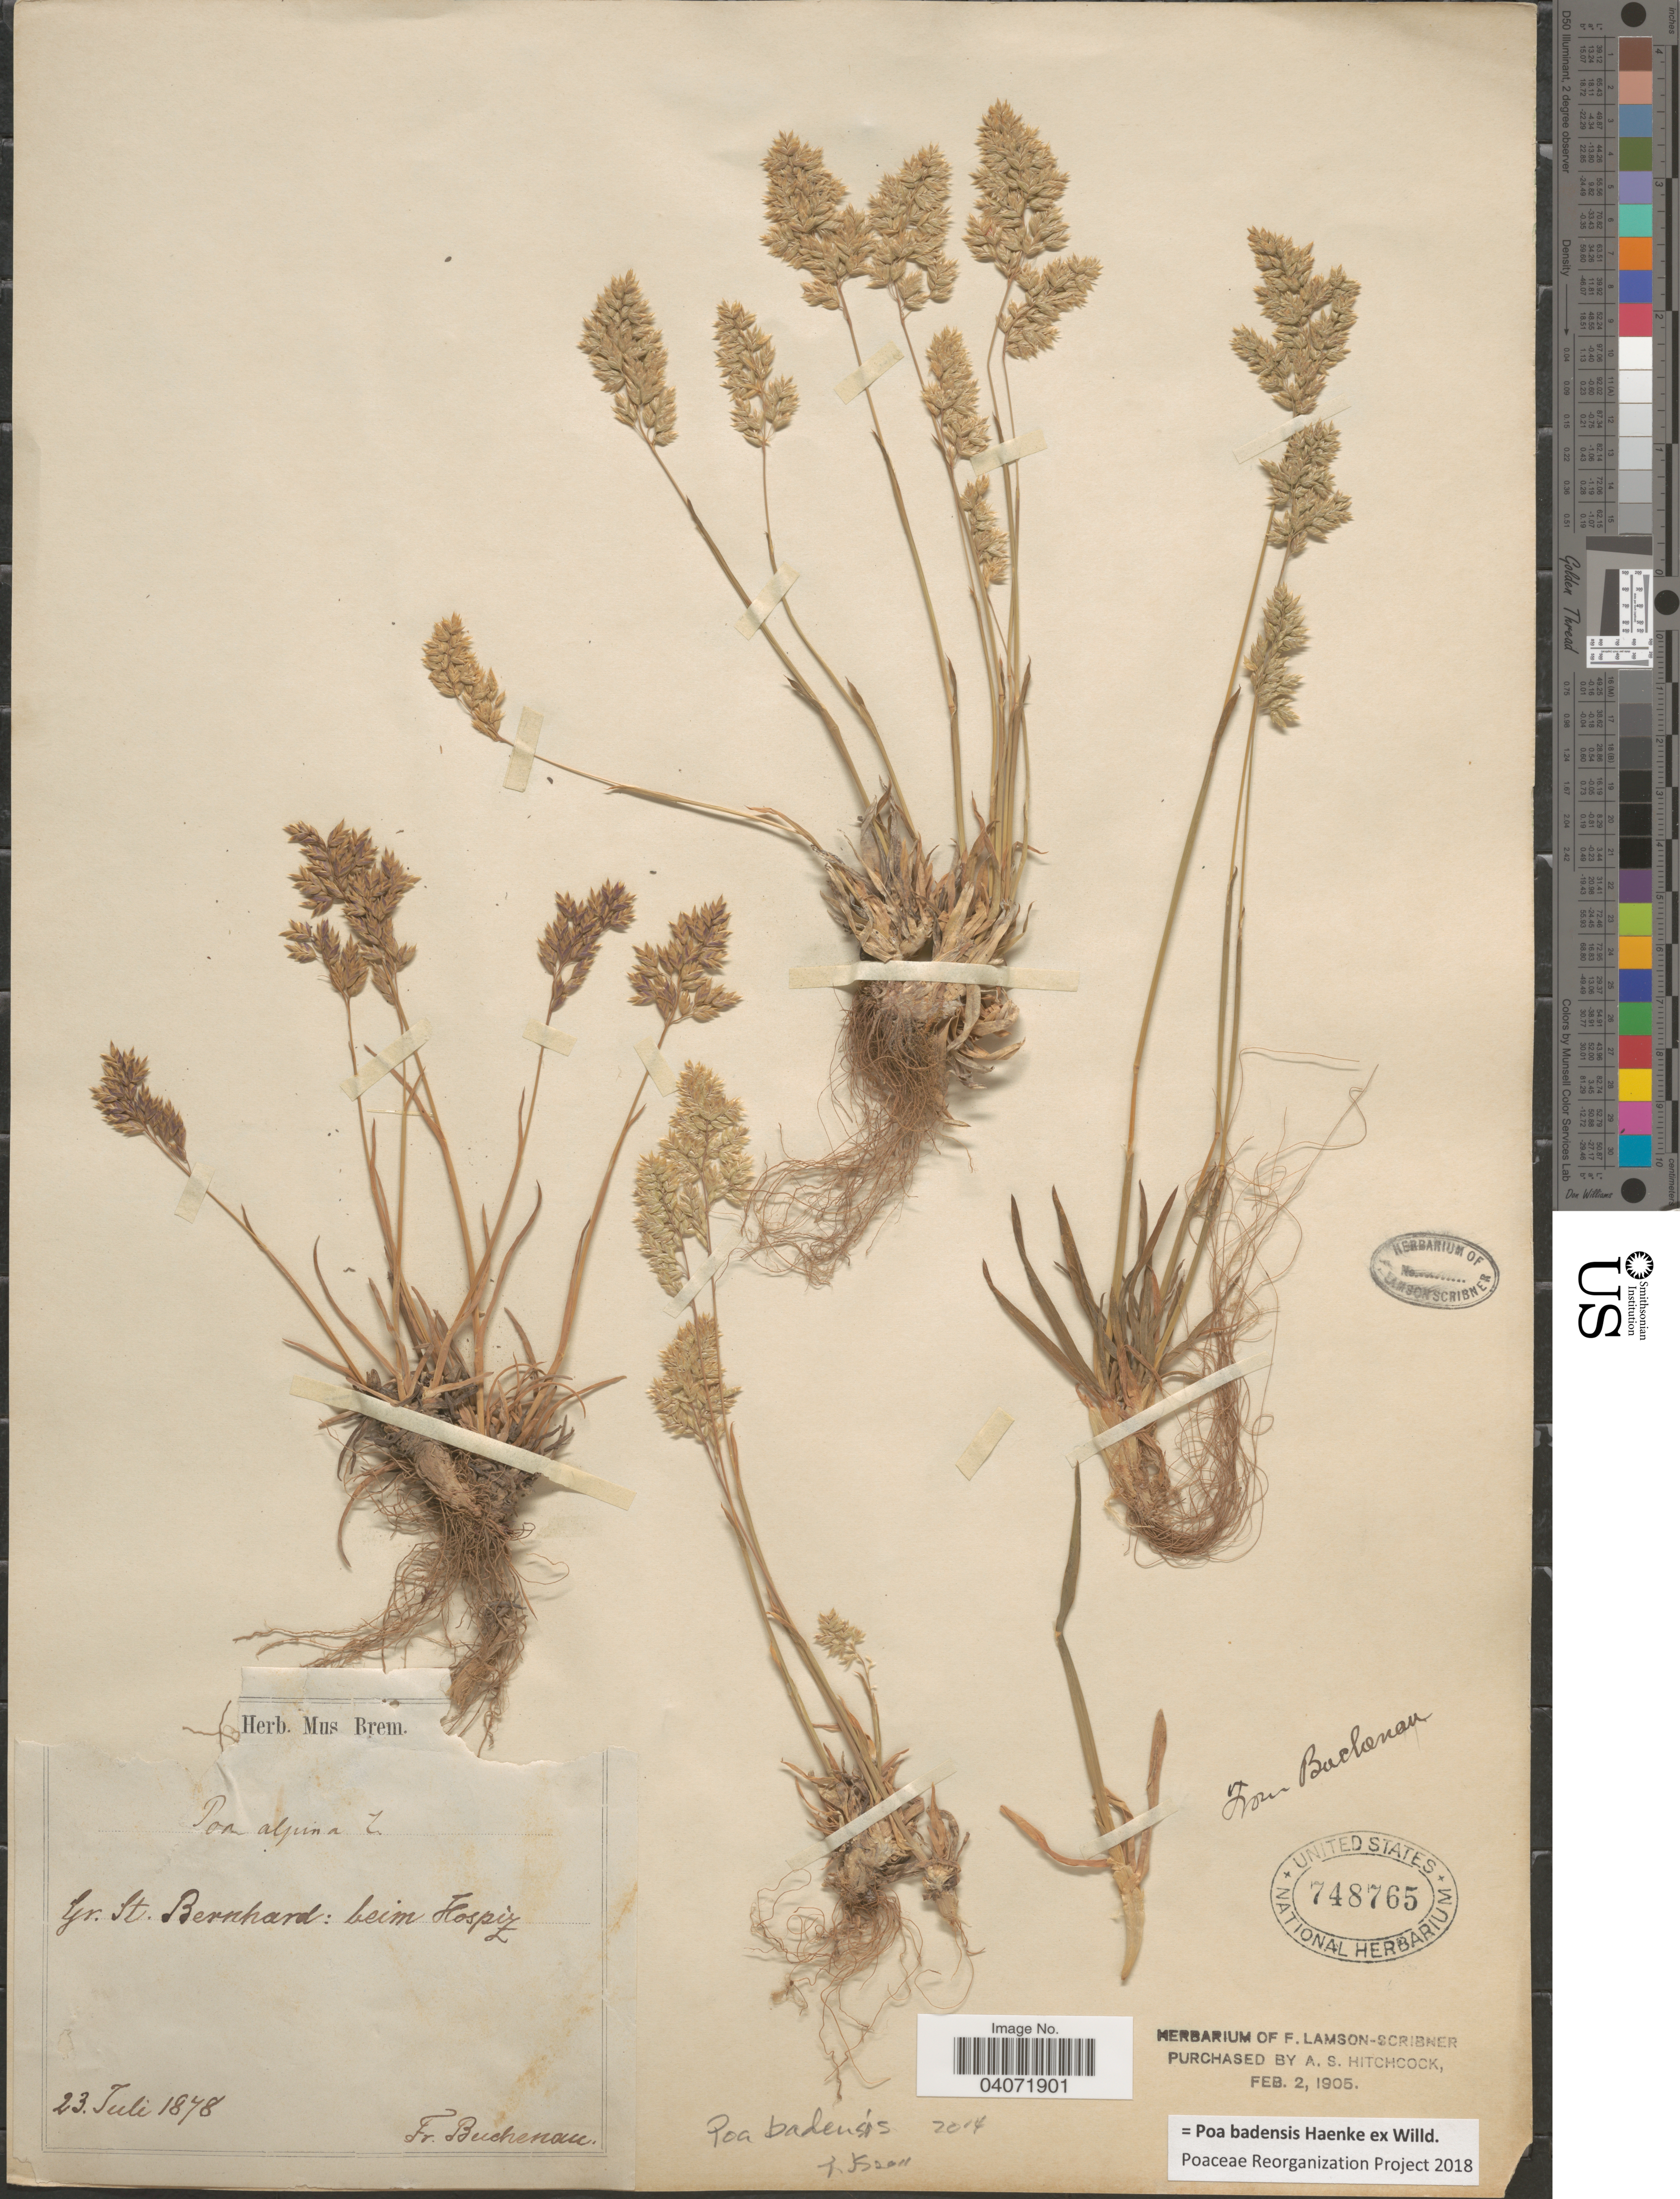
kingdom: Plantae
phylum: Tracheophyta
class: Liliopsida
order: Poales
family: Poaceae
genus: Poa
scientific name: Poa badensis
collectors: F. Buchenau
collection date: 1878-07-23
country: Switzerland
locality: Gr. St. Bernhard: beim Hospiz.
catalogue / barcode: US 748765